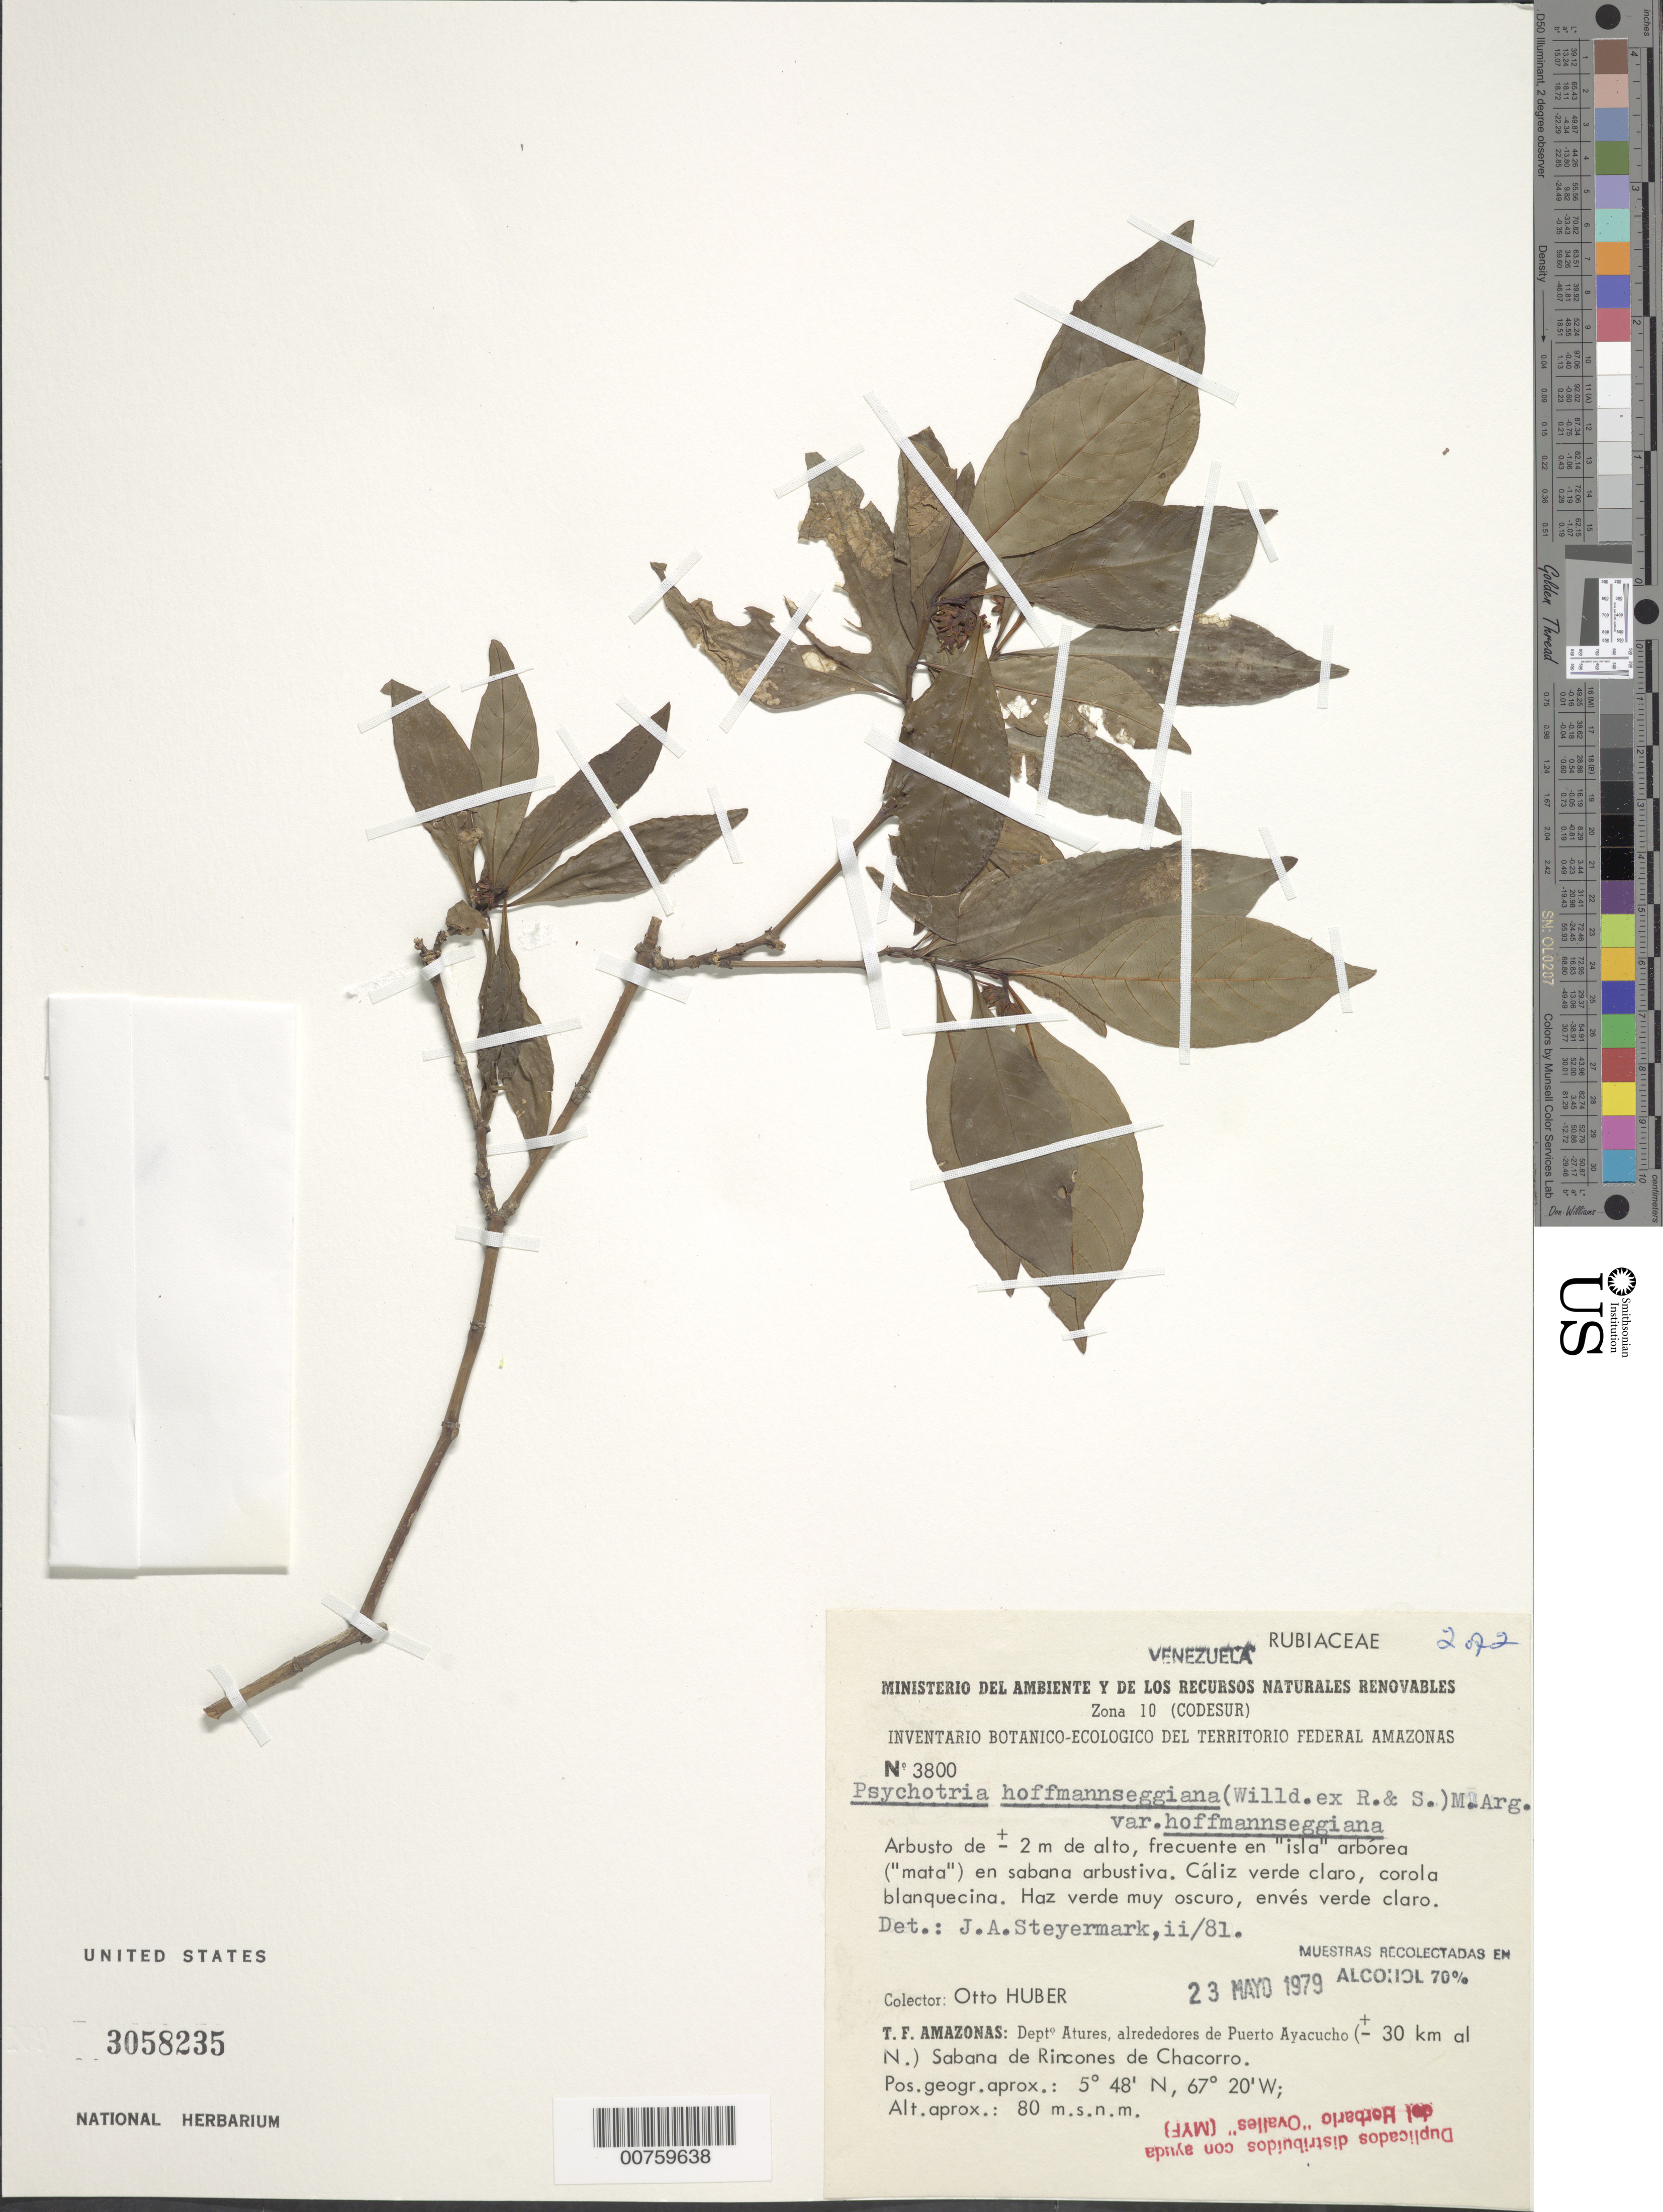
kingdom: Plantae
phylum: Tracheophyta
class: Magnoliopsida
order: Gentianales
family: Rubiaceae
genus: Psychotria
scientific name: Psychotria hoffmannseggiana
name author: (Willd. ex Roem. & Schult.) Müll. Arg.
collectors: O. Huber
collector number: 3800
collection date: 1979-05-23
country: Venezuela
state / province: Amazonas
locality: T.F. Amazonas: Depto Atures, alrededores de Puerto Ayacucho (± 30 km al N.) Sabana de Rincones de Chacorro.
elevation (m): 80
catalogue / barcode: US 3058235